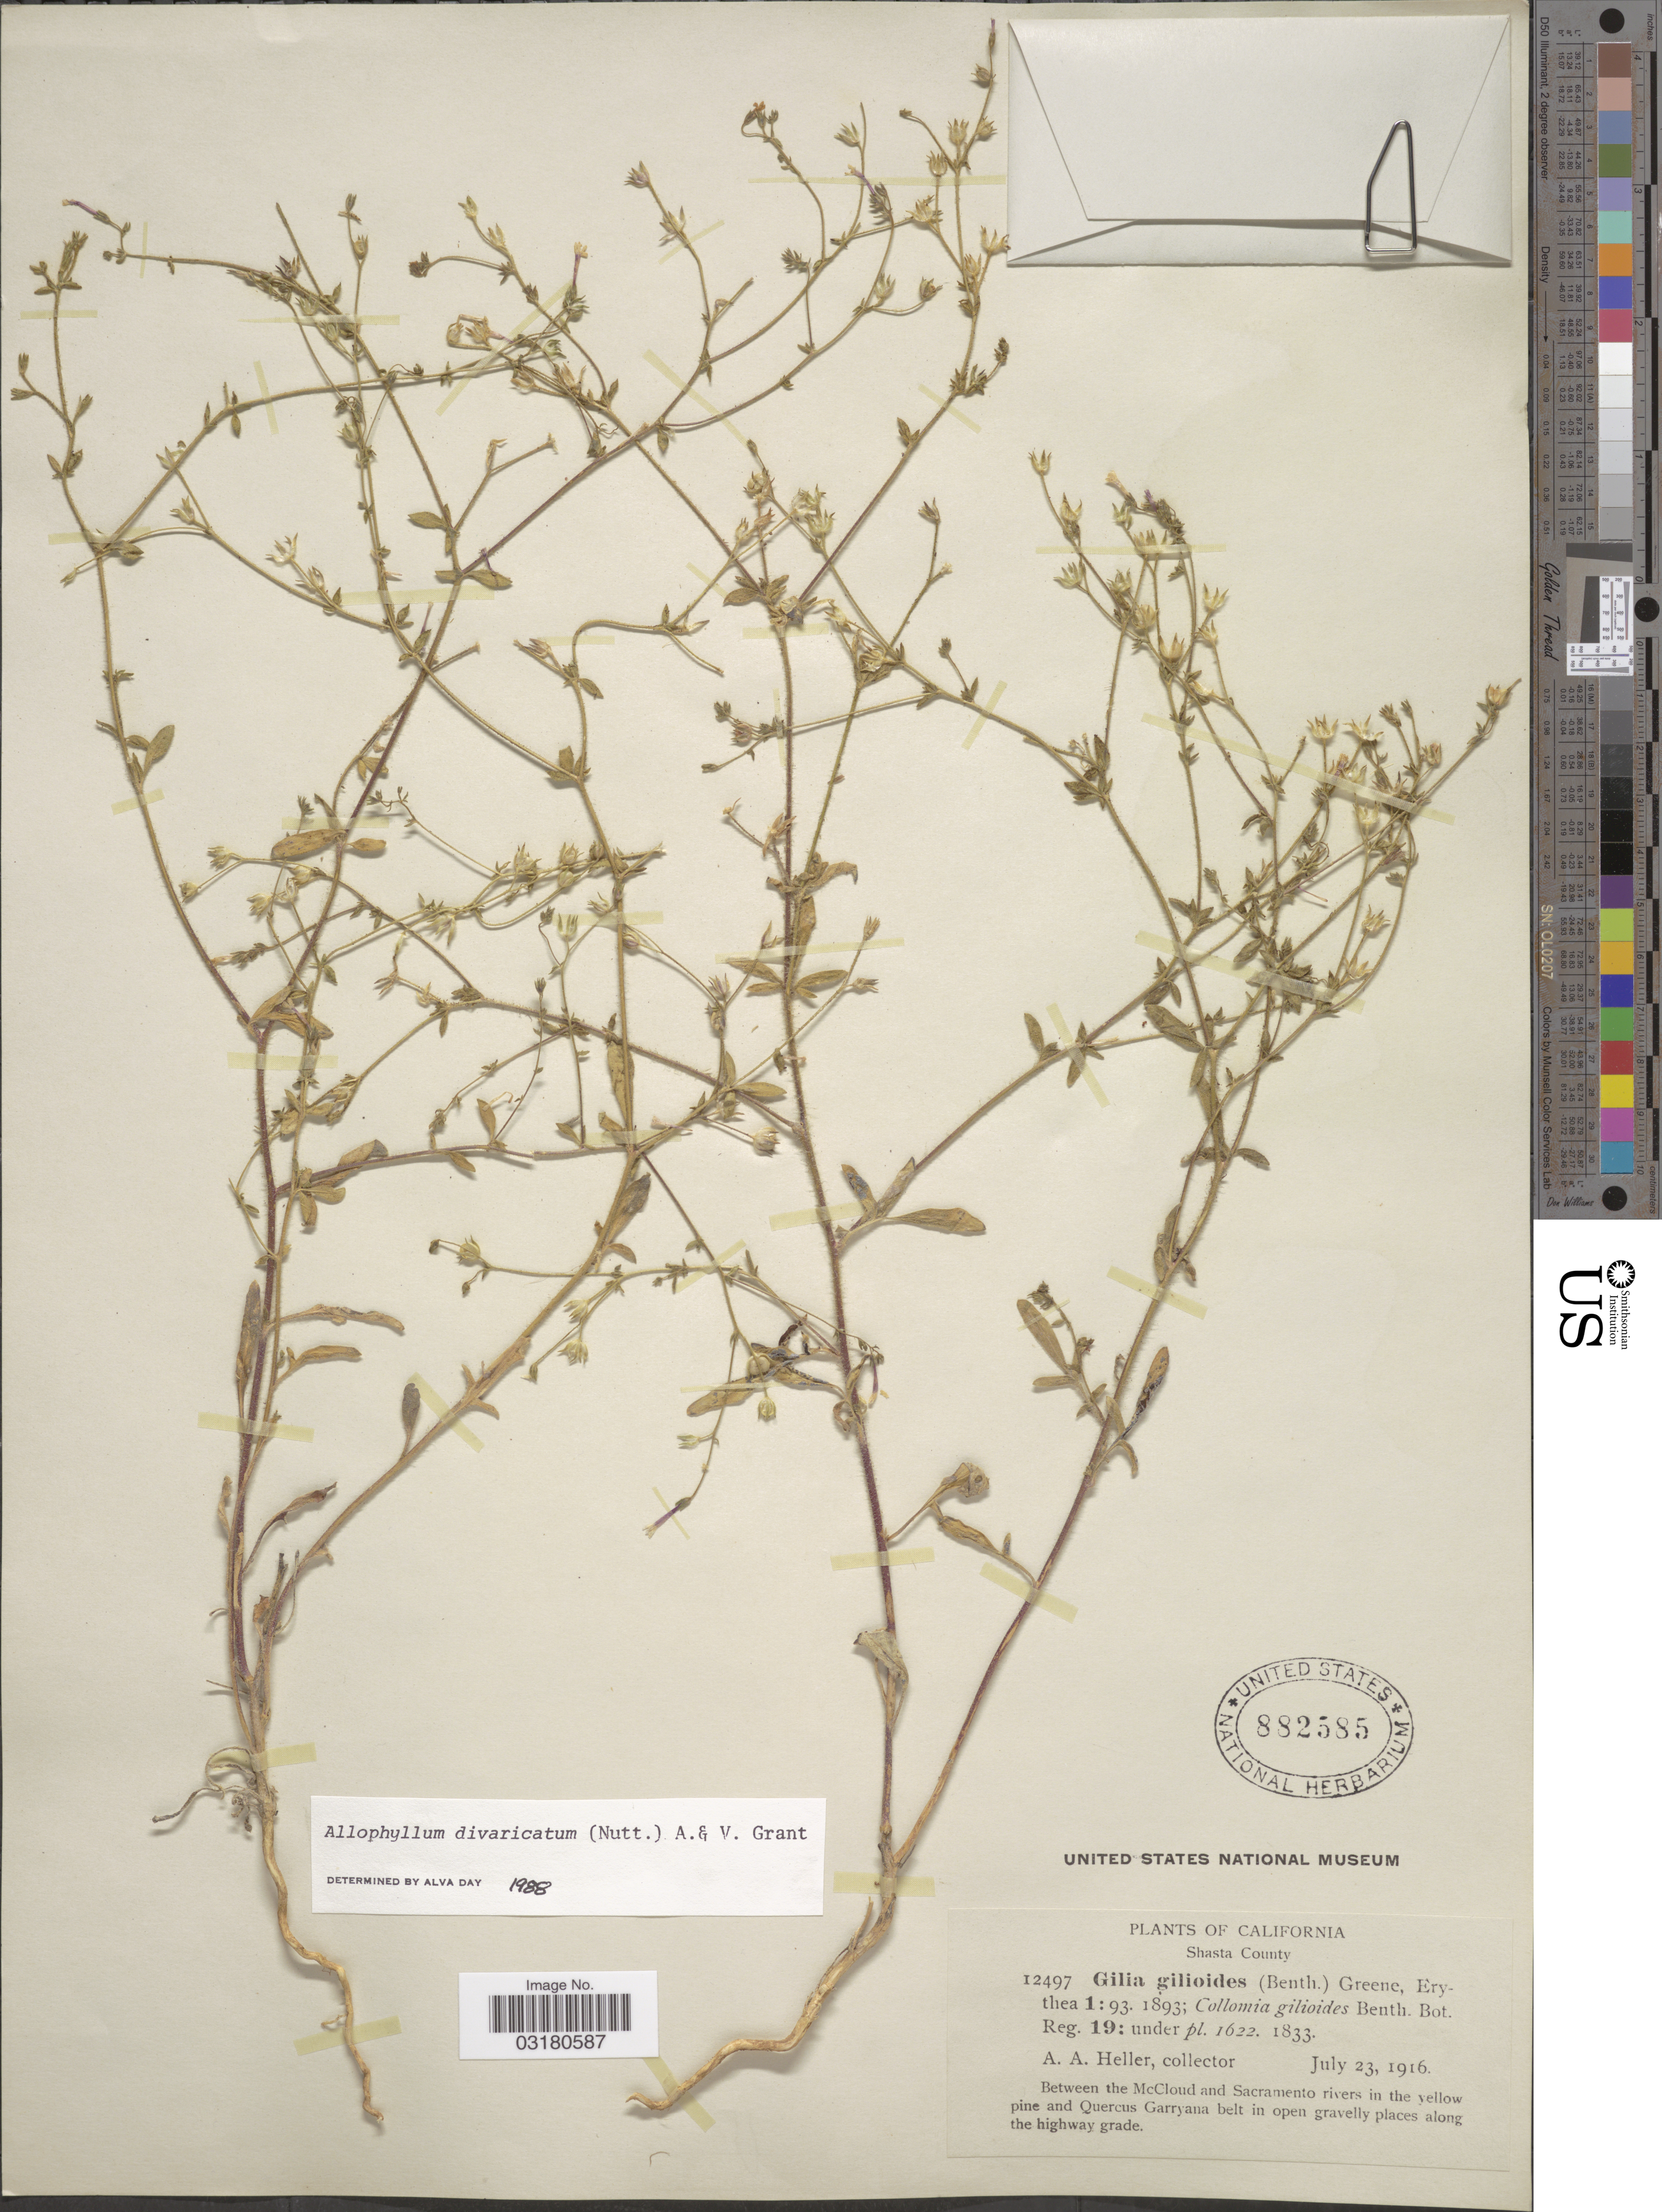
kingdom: Plantae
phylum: Tracheophyta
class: Magnoliopsida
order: Ericales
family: Polemoniaceae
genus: Allophyllum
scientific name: Allophyllum divaricatum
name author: (Nutt.) A.D. Grant & V.E. Grant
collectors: A. A. Heller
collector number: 12497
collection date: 1916-07-23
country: United States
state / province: California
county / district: Shasta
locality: Shasta County. Between the McCloud and Sacramento rivers in the yellow pine and Quercos Garryana belt in open gravelly places along the highway grade.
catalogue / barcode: US 882585